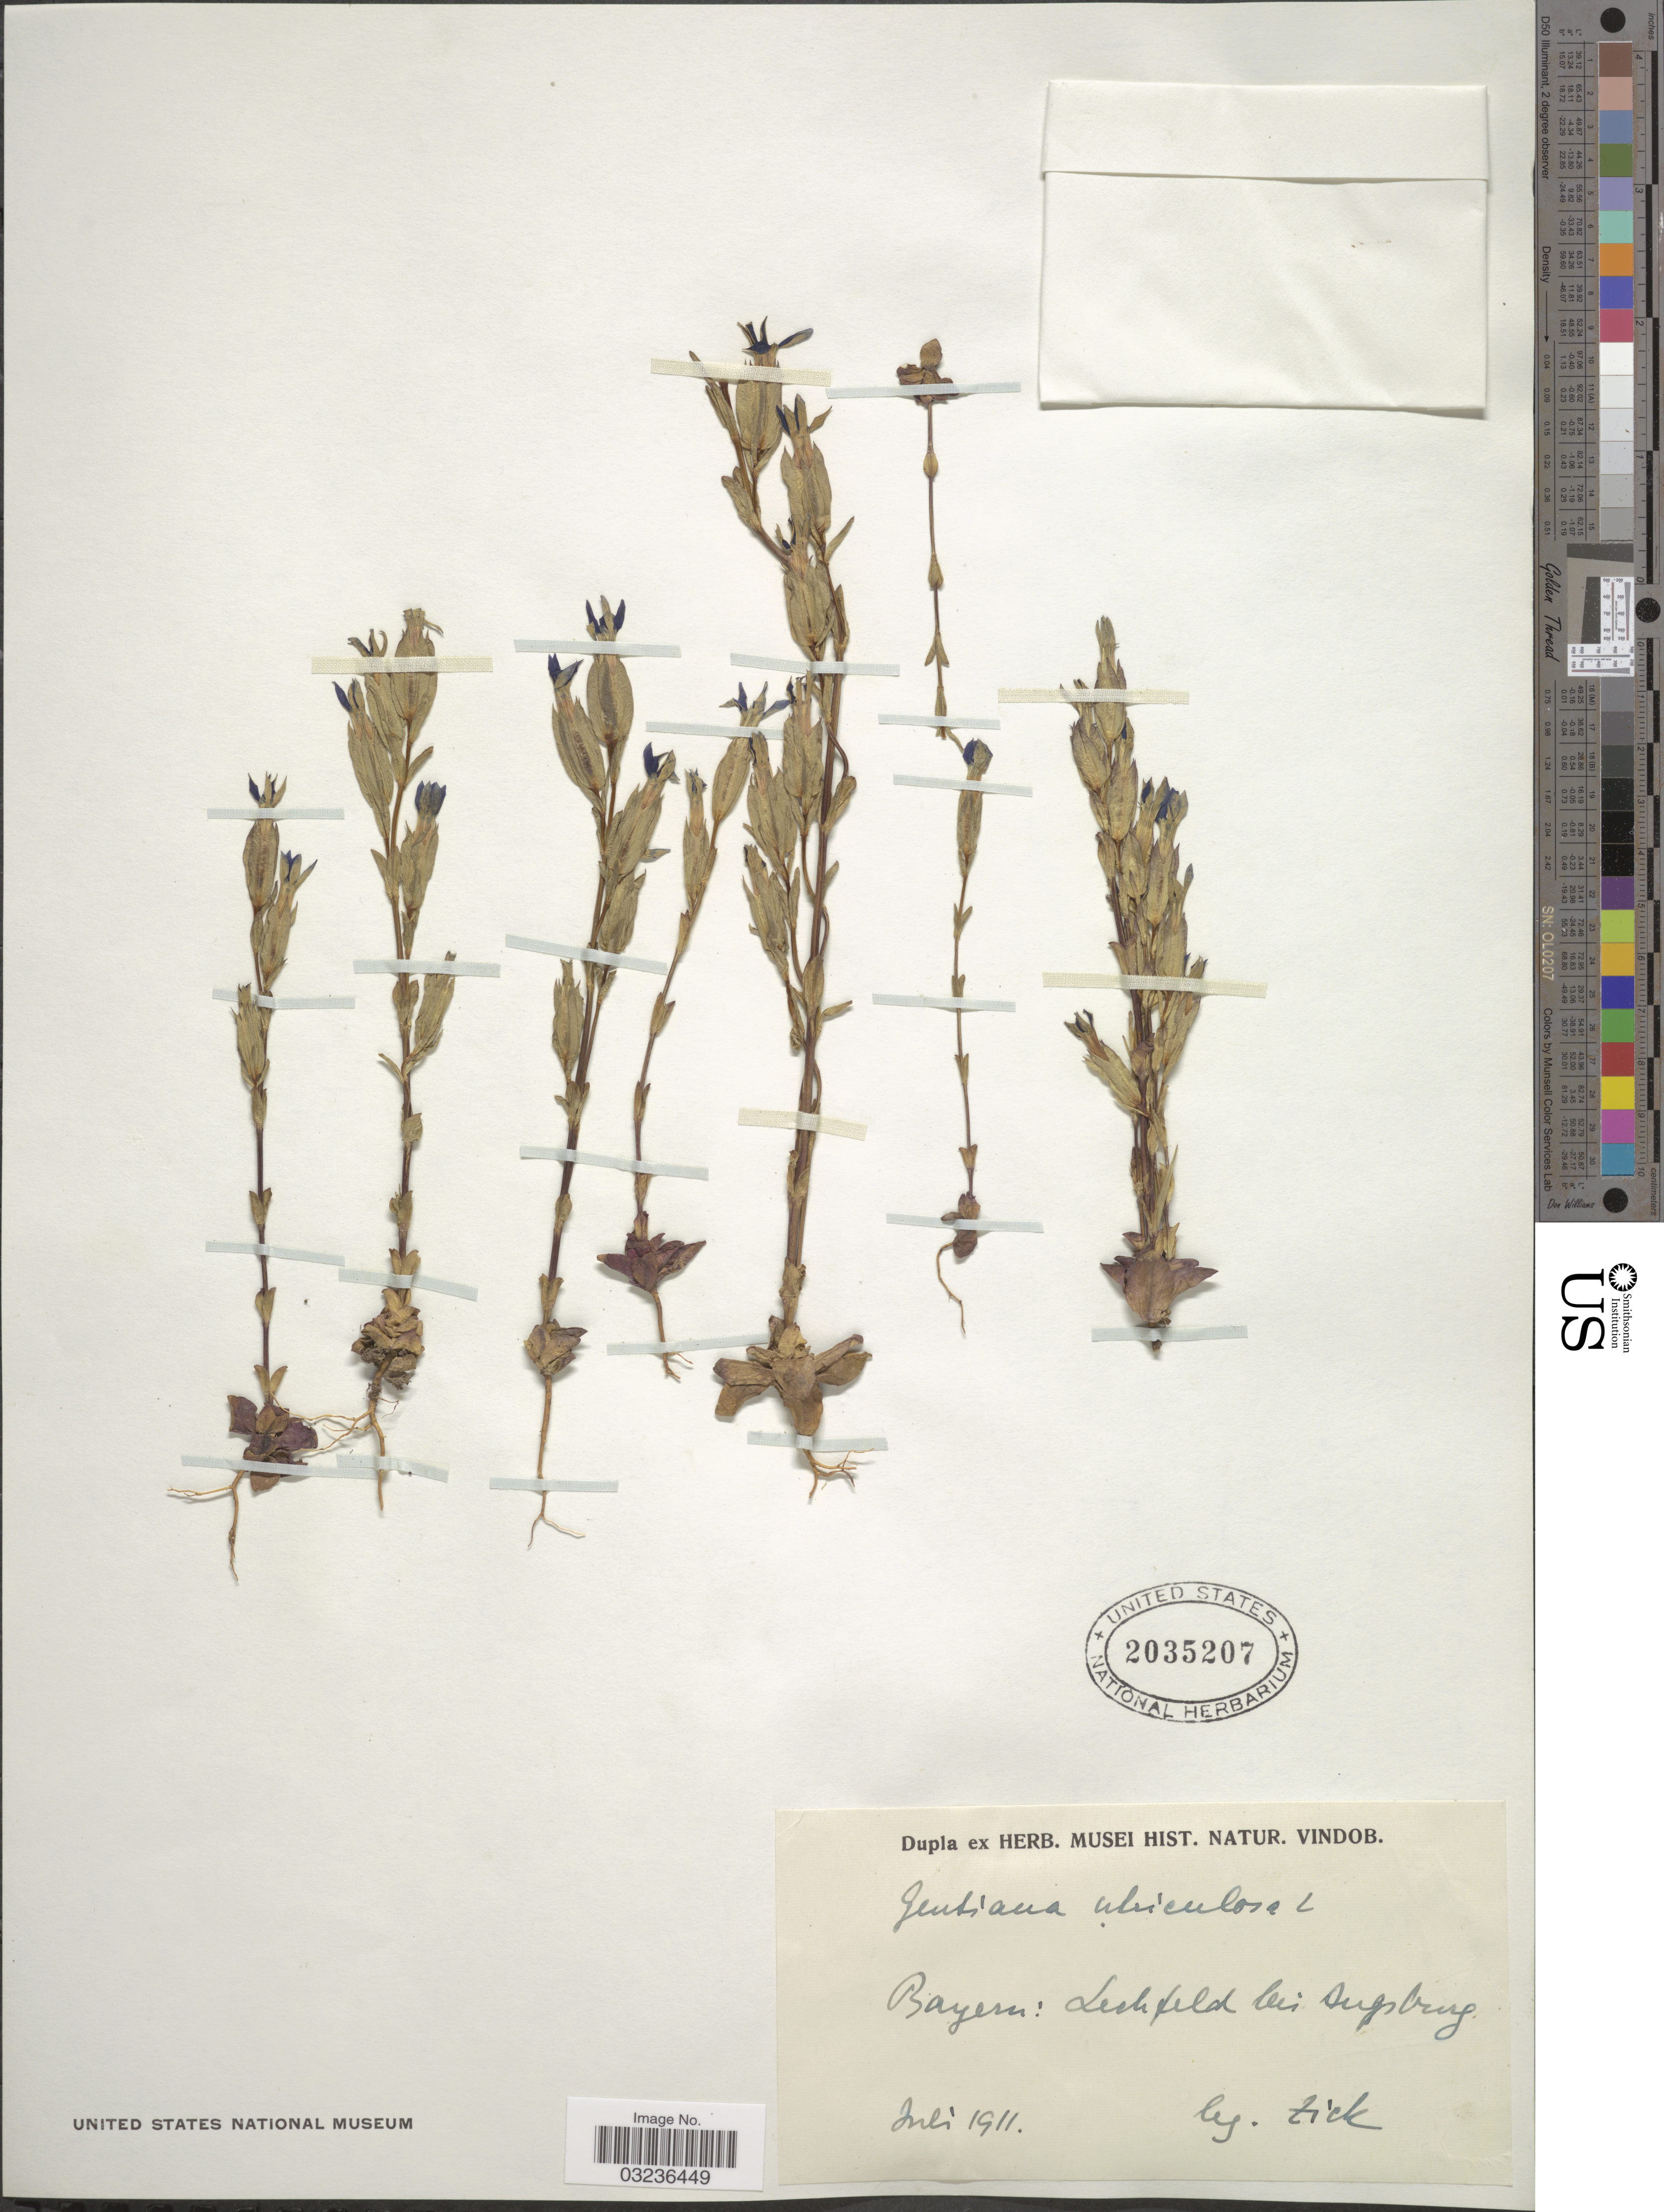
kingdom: Plantae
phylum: Tracheophyta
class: Magnoliopsida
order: Gentianales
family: Gentianaceae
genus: Gentiana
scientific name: Gentiana utriculosa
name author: L.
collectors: Zick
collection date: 1911-07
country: Germany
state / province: Bayern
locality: Bayern: Lechfeld bei Augsburg.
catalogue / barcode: US 2035207